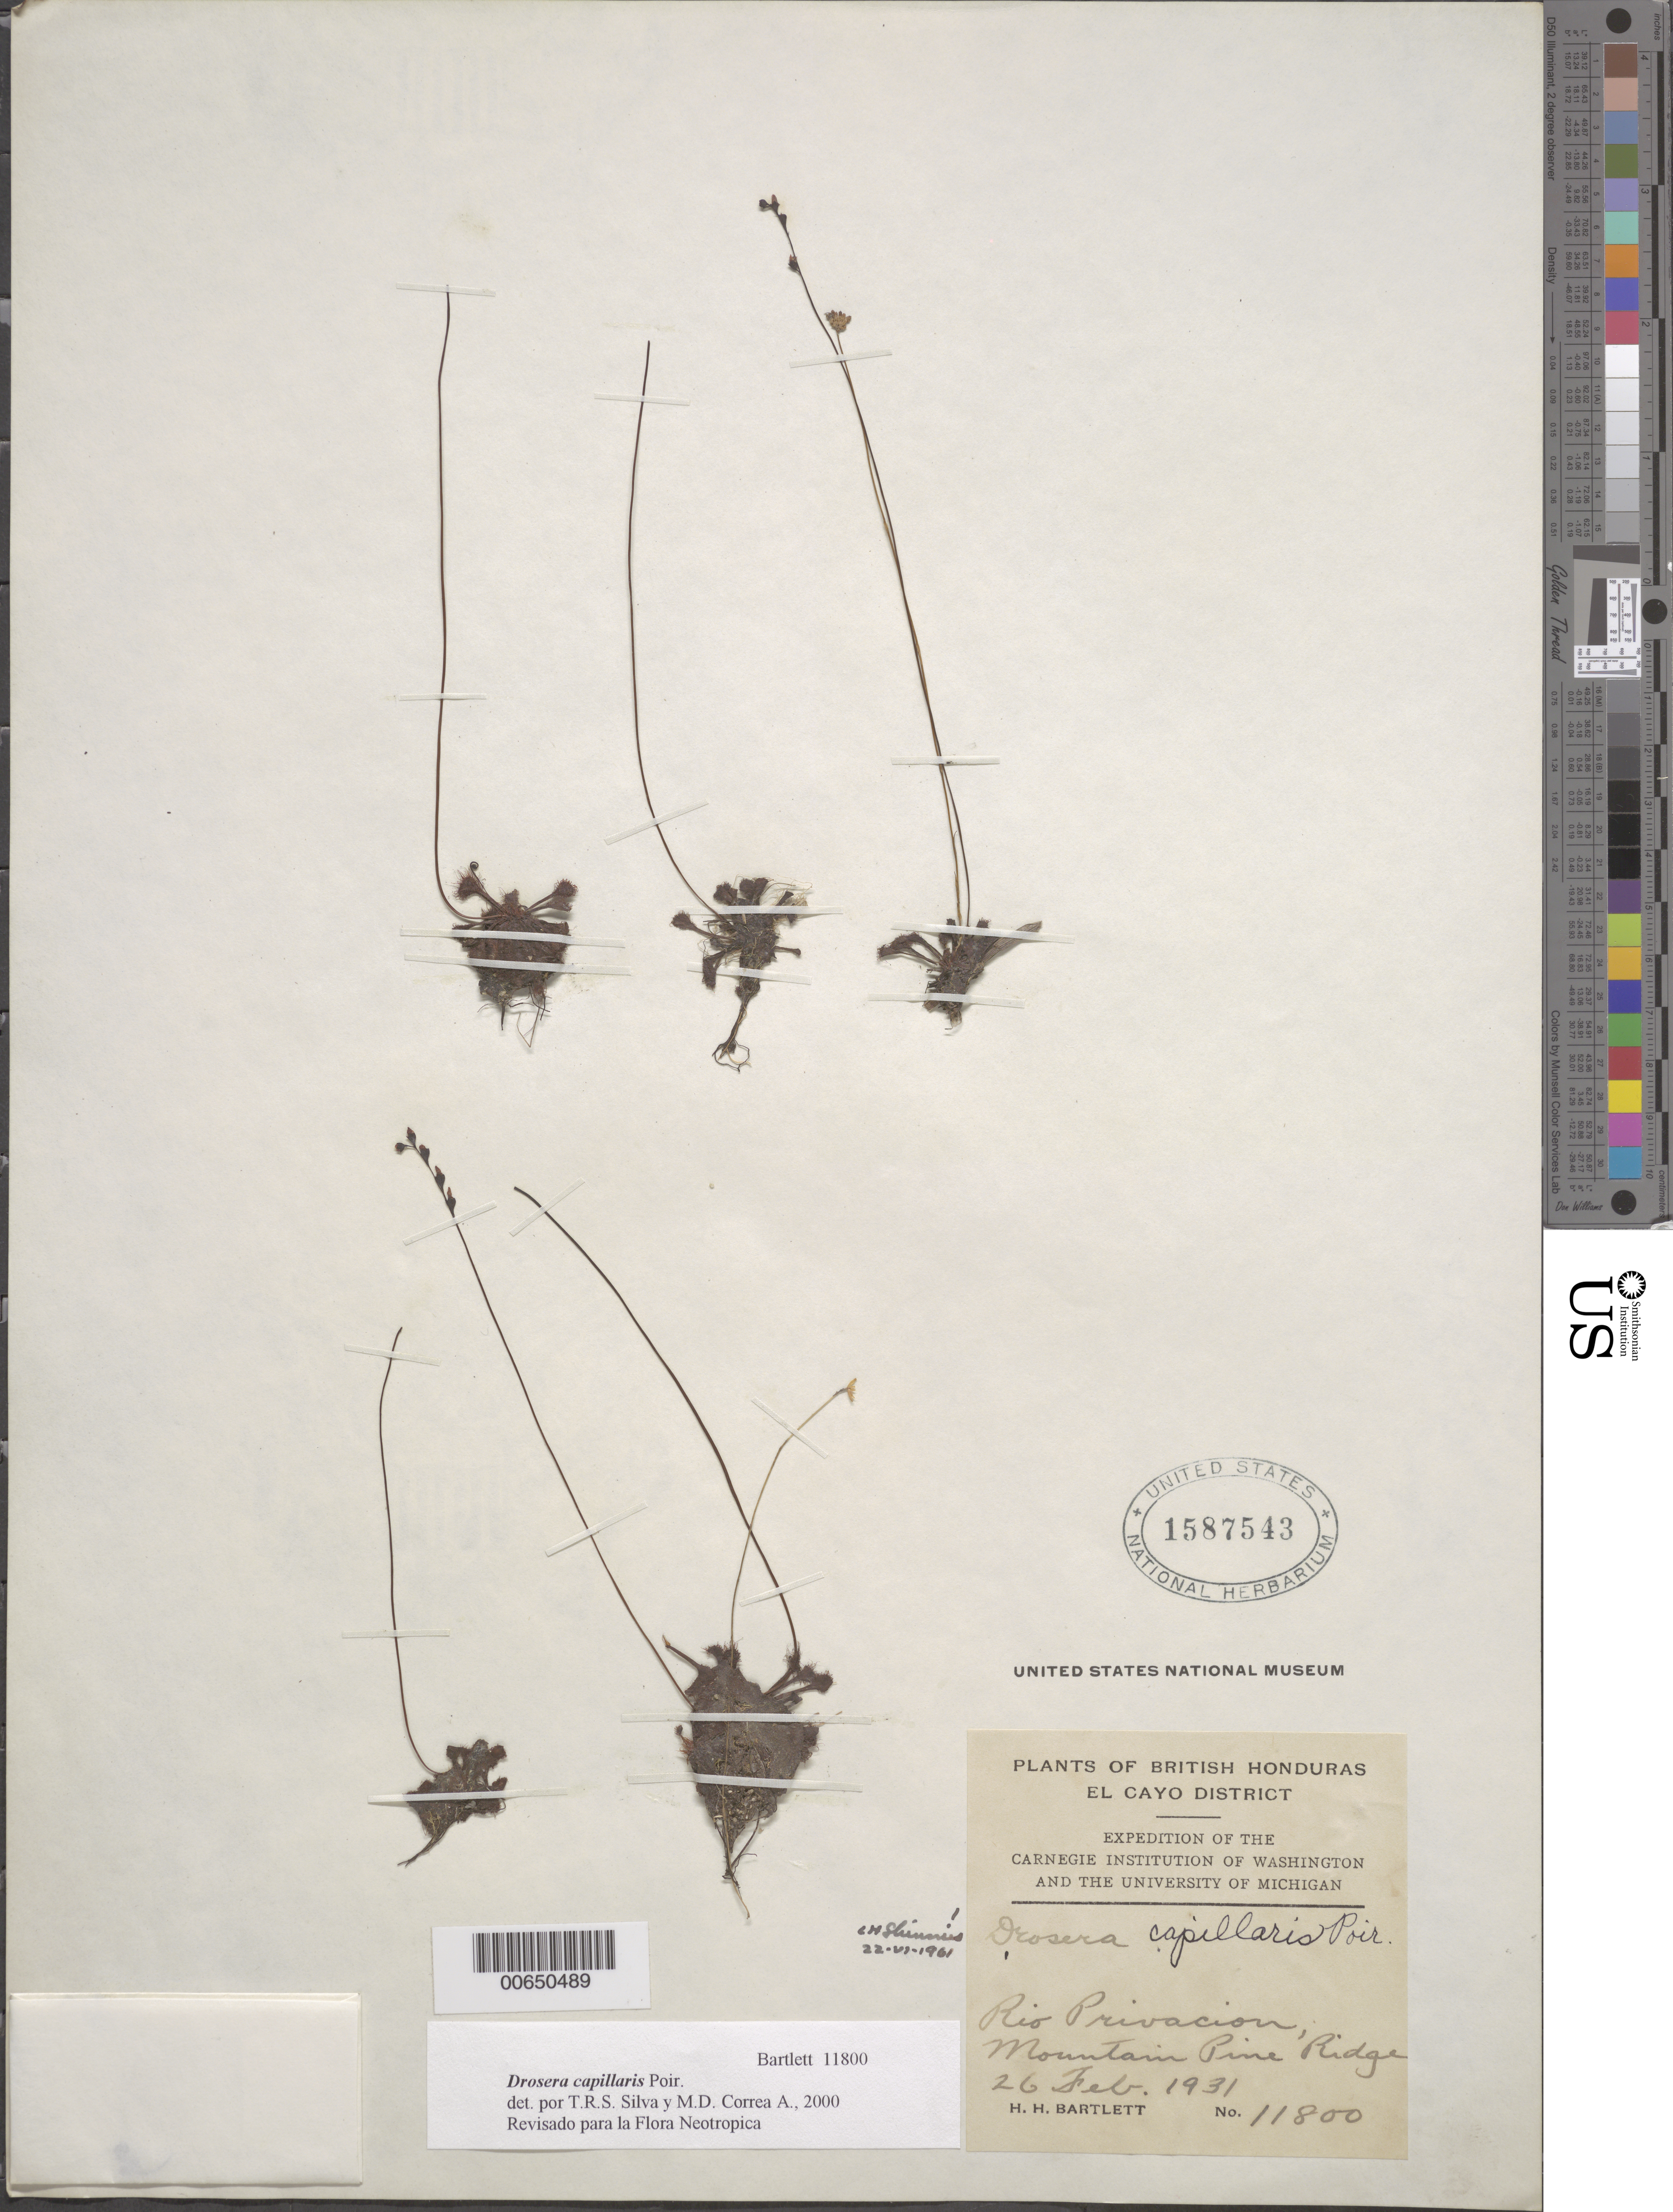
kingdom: Plantae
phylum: Tracheophyta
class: Magnoliopsida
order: Caryophyllales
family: Droseraceae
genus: Drosera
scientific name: Drosera capillaris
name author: Poir.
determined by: Shinners, L. H.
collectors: H. H. Bartlett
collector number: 11800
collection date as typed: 26 Feb 1931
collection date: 1931-02-26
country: Belize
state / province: Cayo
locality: Rio Privacion, Mountain Pine Ridge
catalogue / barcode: US 1587543